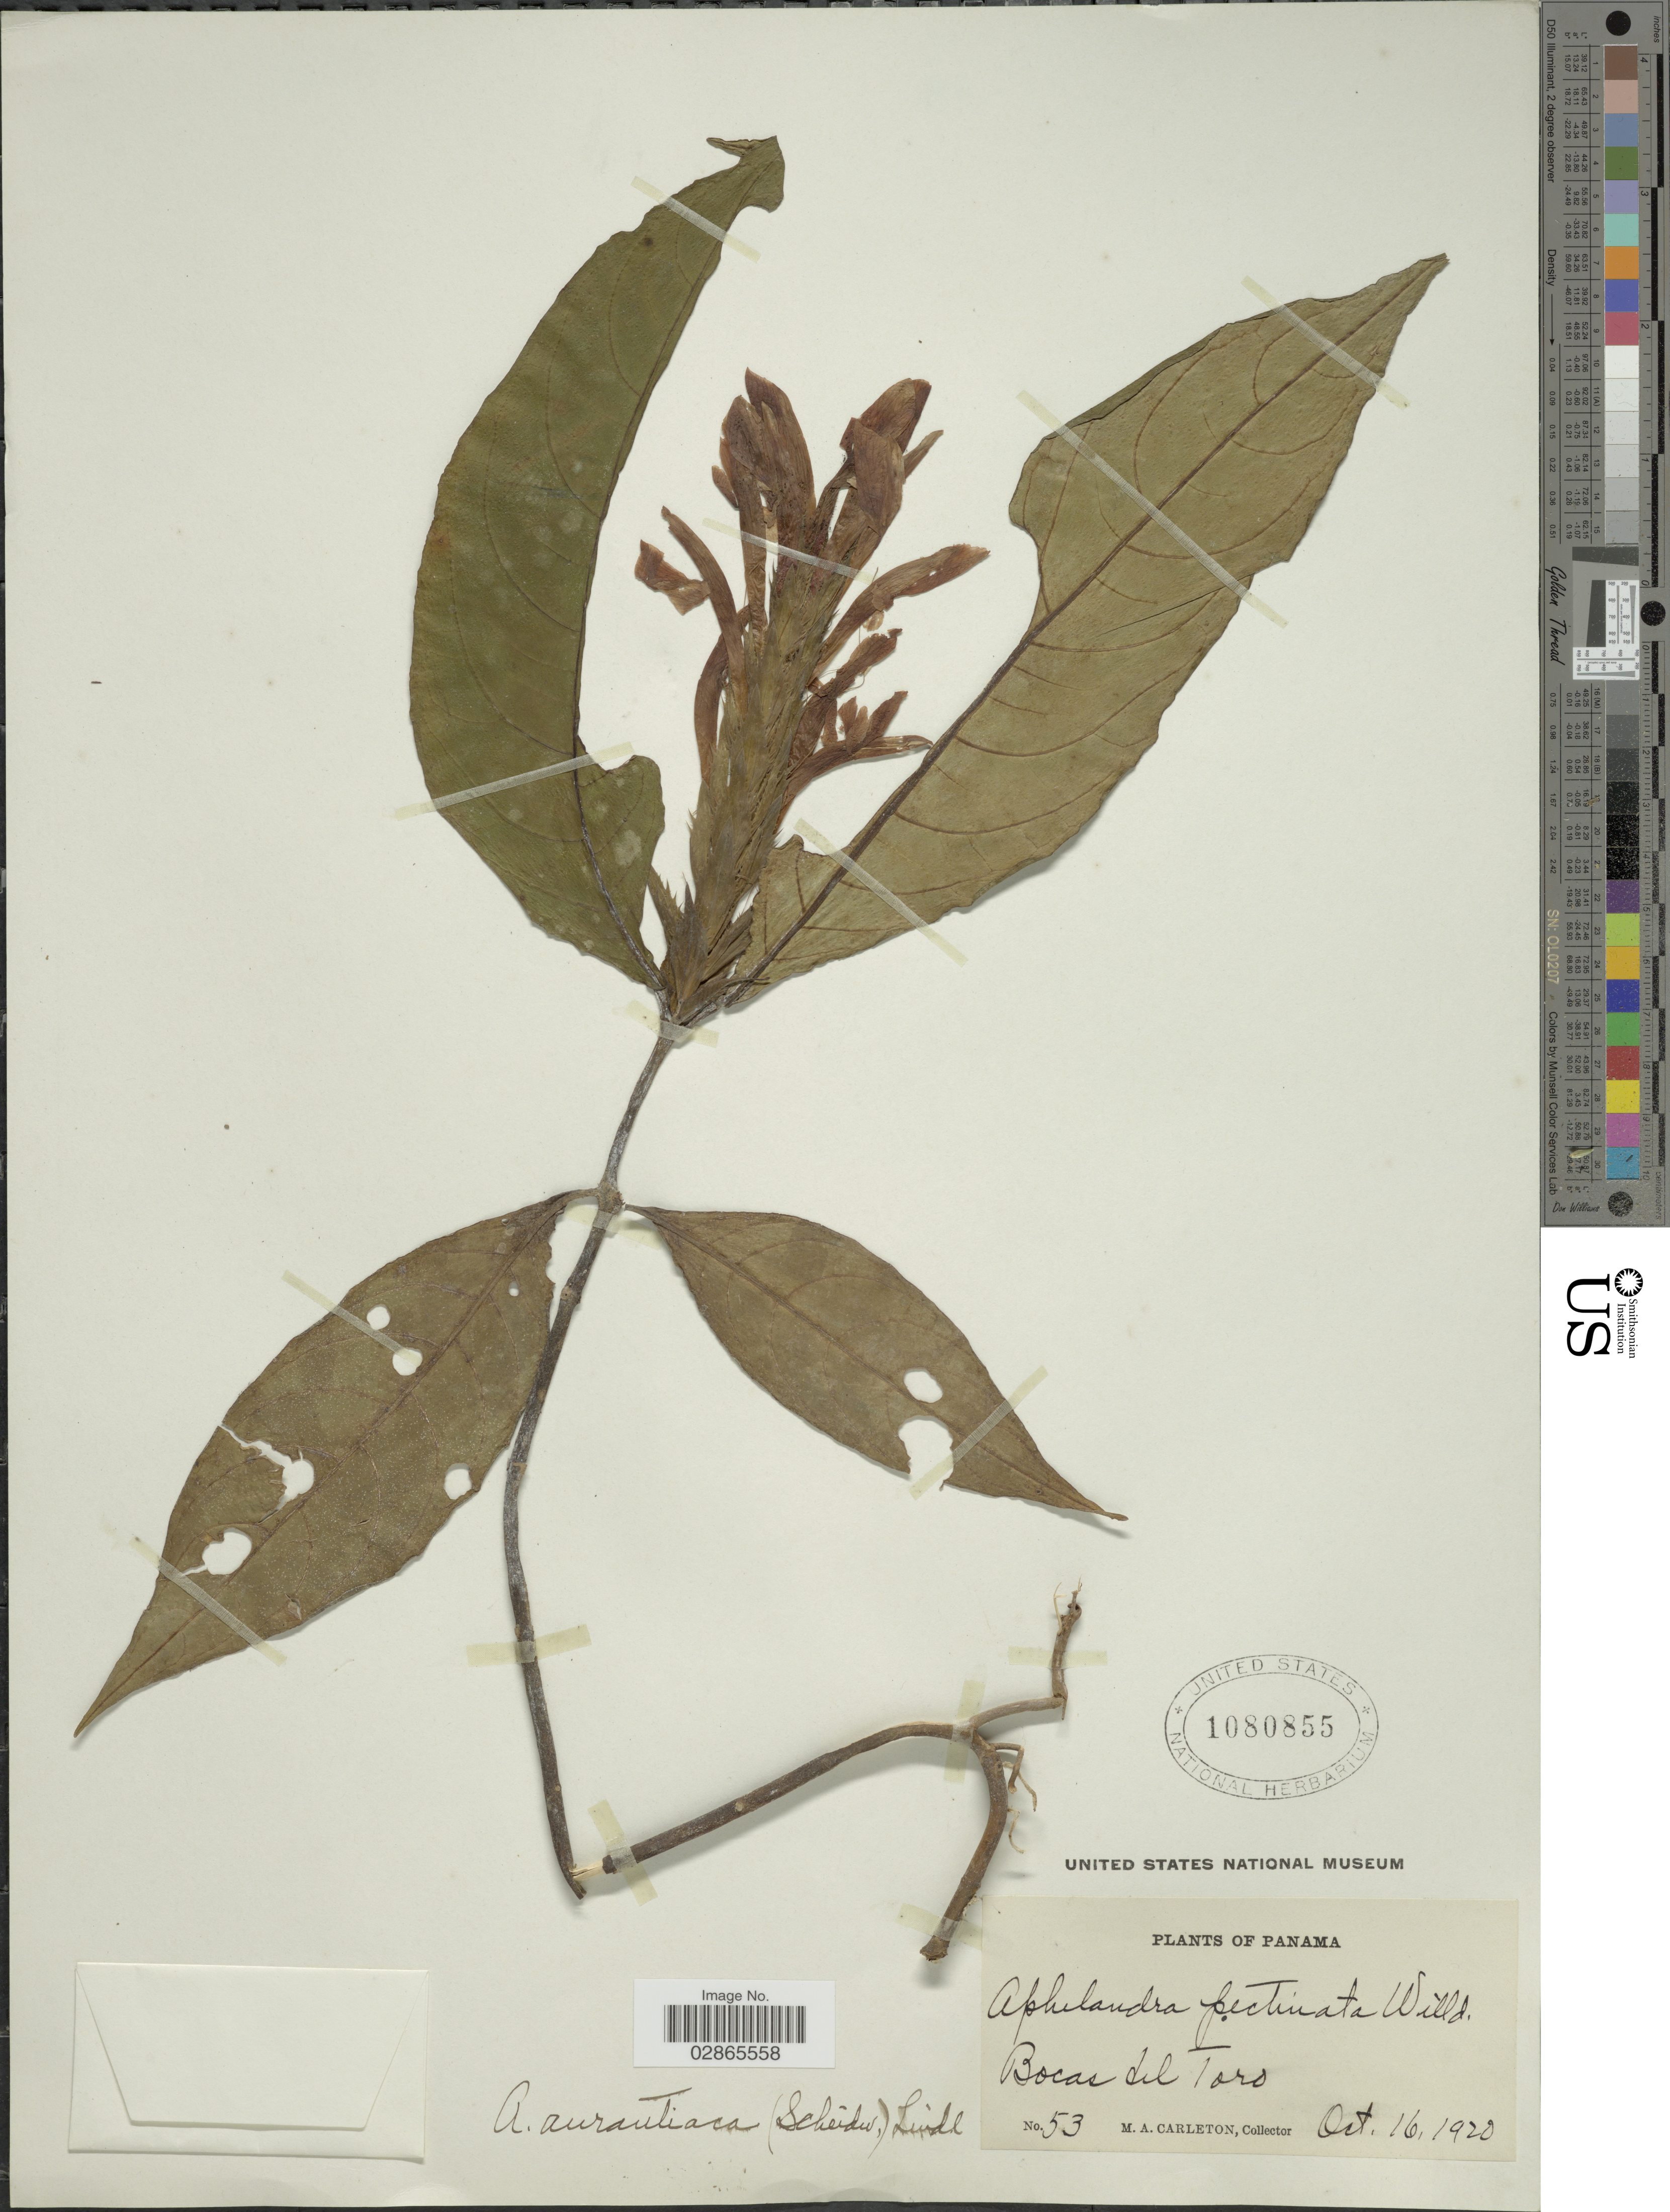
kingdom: Plantae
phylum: Tracheophyta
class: Magnoliopsida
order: Lamiales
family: Acanthaceae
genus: Aphelandra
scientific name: Aphelandra aurantiaca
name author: (Scheidw.) Lindl.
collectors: M. A. Carleton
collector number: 53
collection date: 1920-10-16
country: Panama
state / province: Bocas del Toro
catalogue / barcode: US 1080855